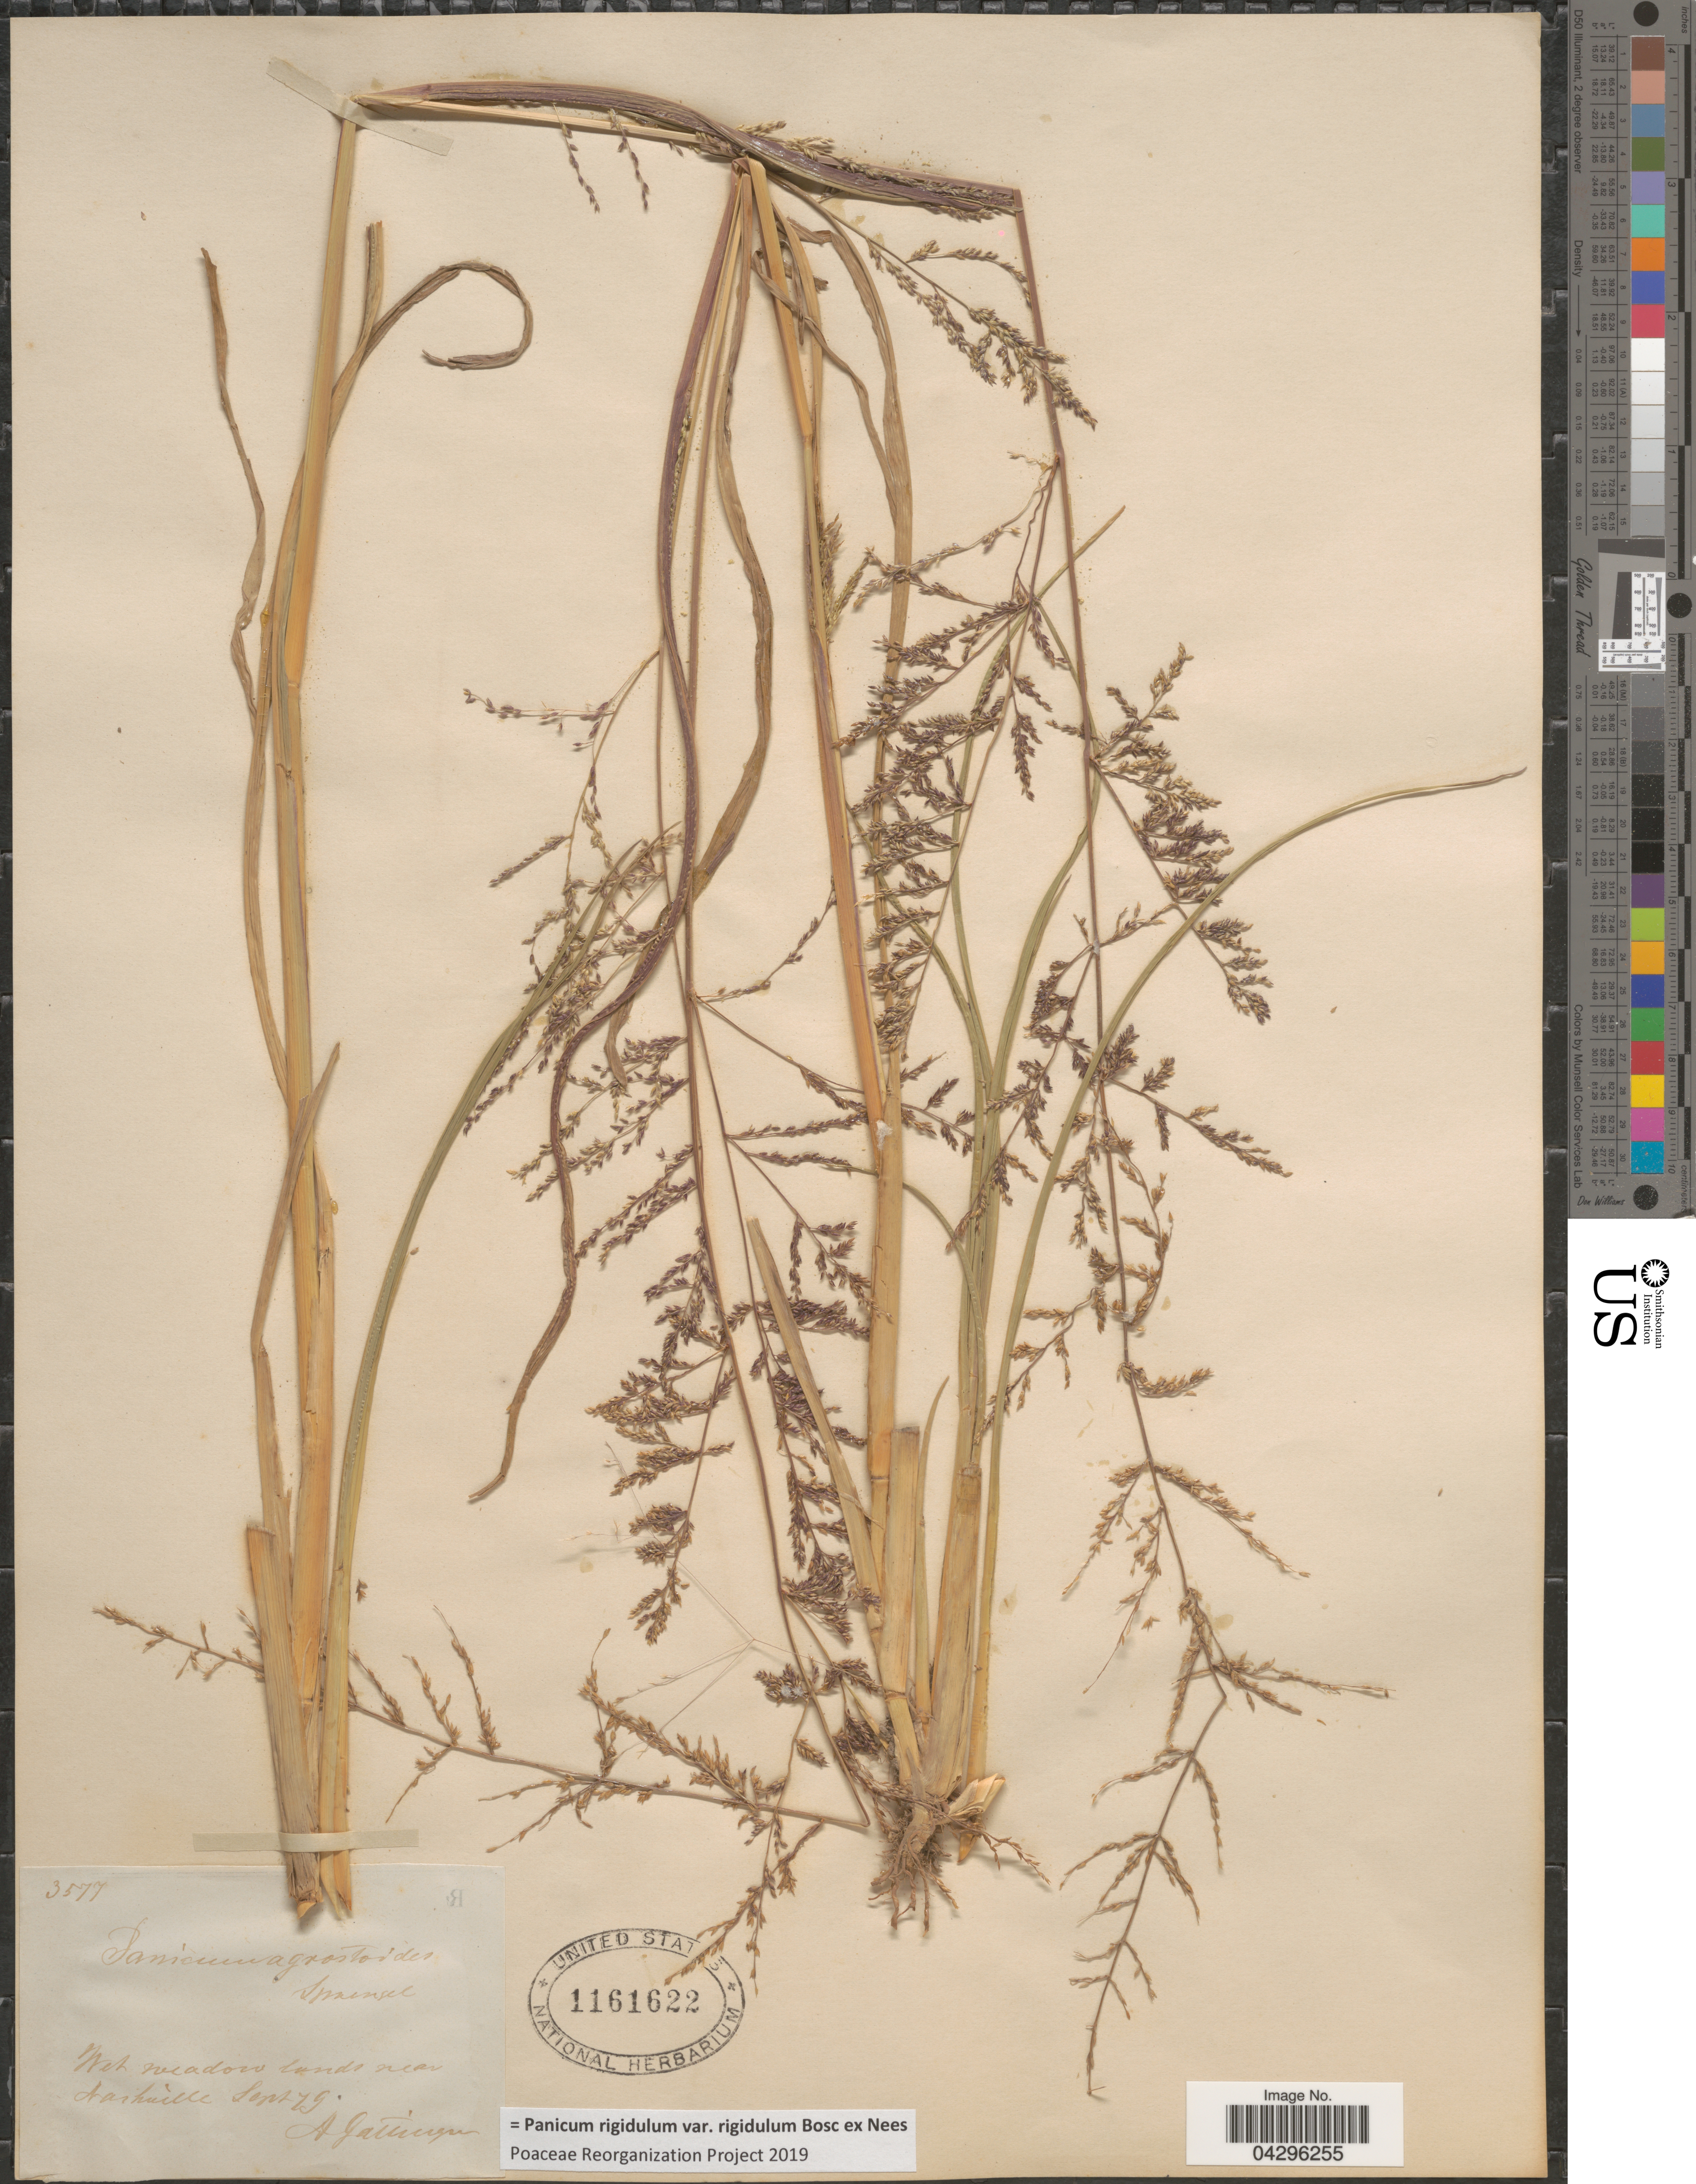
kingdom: Plantae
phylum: Tracheophyta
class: Liliopsida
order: Poales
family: Poaceae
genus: Panicum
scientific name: Panicum rigidulum var. rigidulum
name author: Bosc ex Nees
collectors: A. Gattinger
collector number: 3577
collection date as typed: Transcribed d/m/y: /9/79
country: United States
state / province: Tennessee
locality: Wet meadow lands near Nashville.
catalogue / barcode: US 1161622